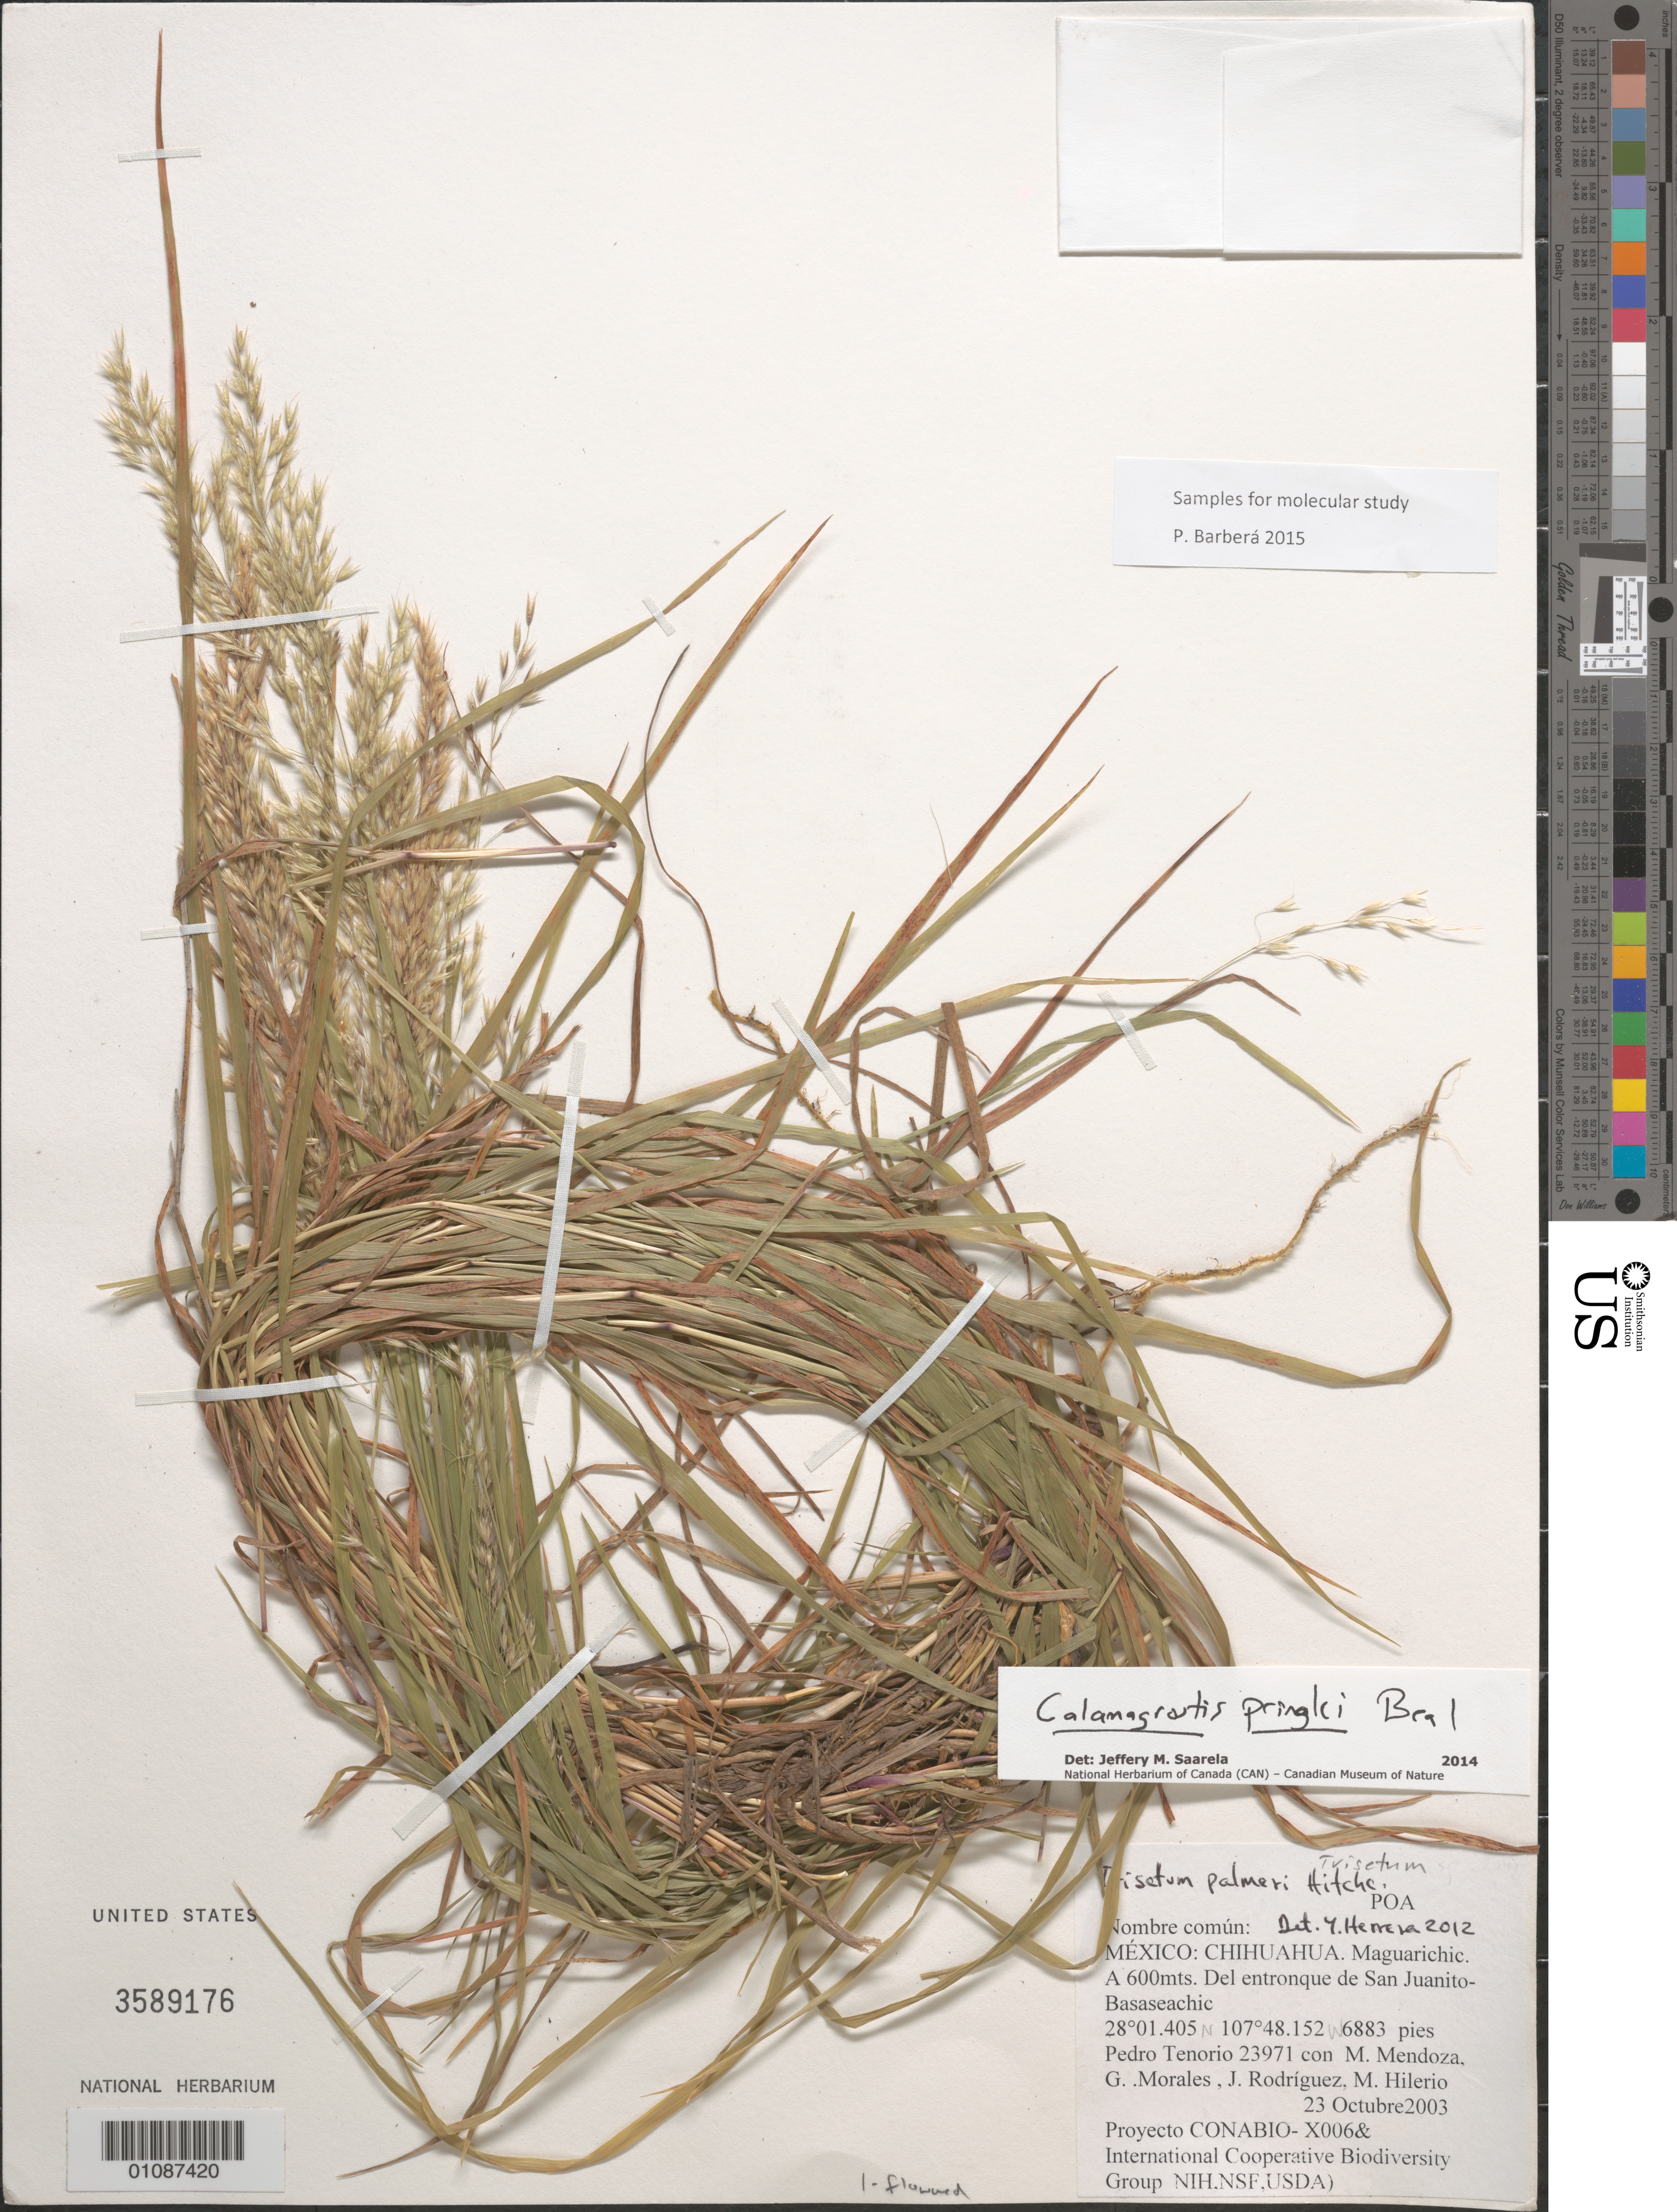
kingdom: Plantae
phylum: Tracheophyta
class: Liliopsida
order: Poales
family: Poaceae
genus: Calamagrostis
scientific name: Calamagrostis pringlei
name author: Scribn. ex W.J. Beal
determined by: Saarela, J. M., (CAN), Canadian Museum of Nature (CANADA)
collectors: P. Tenorio L., M. Mendoza Garcia, G. Morales, J. Rodríguez & M. Hilerio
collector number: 23971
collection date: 2003-10-23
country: Mexico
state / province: Chihuahua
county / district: Maguarichi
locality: A 600 mts. del entronque de San Juanito-Basaseachic.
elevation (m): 2098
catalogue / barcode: US 3589176